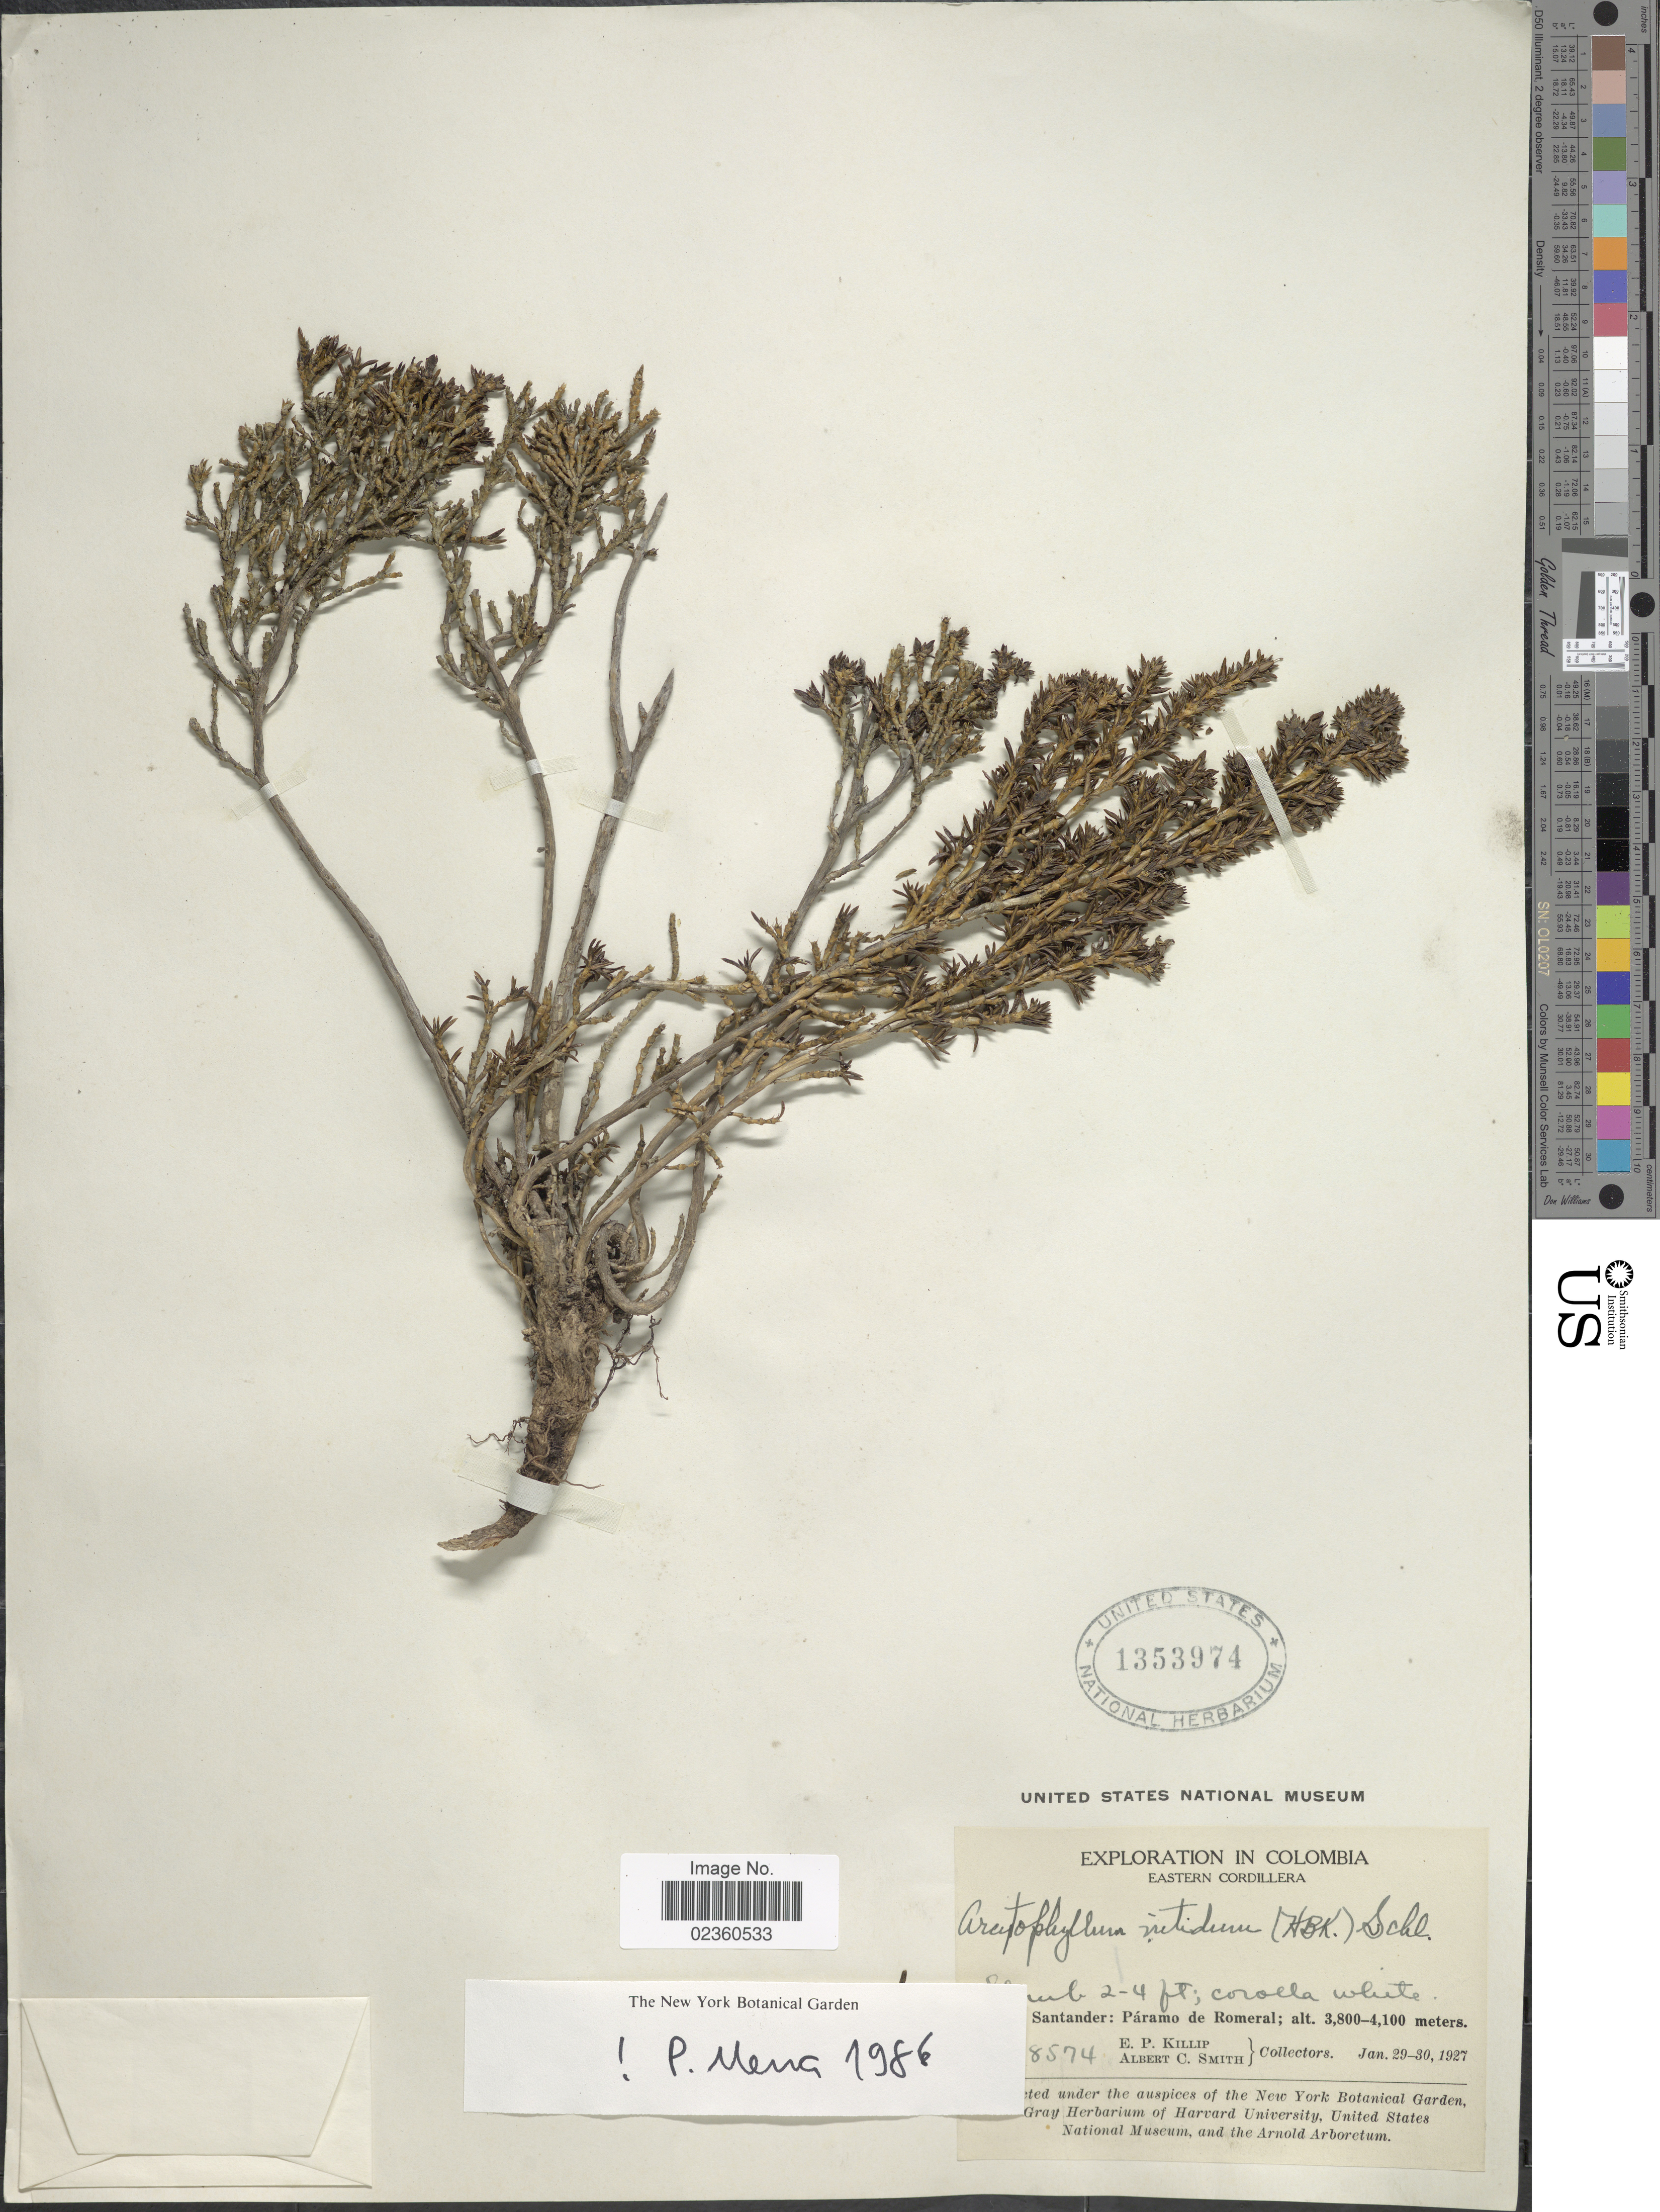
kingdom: Plantae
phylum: Tracheophyta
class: Magnoliopsida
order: Gentianales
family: Rubiaceae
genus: Arcytophyllum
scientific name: Arcytophyllum nitidum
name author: (Kunth) Schltdl.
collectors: E. P. Killip & A. C. Smith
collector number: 8574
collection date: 1927-01-29/1927-01-30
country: Colombia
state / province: Santander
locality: Eastern Cordillera, Páramo de Romeral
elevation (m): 3800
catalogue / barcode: US 1353974